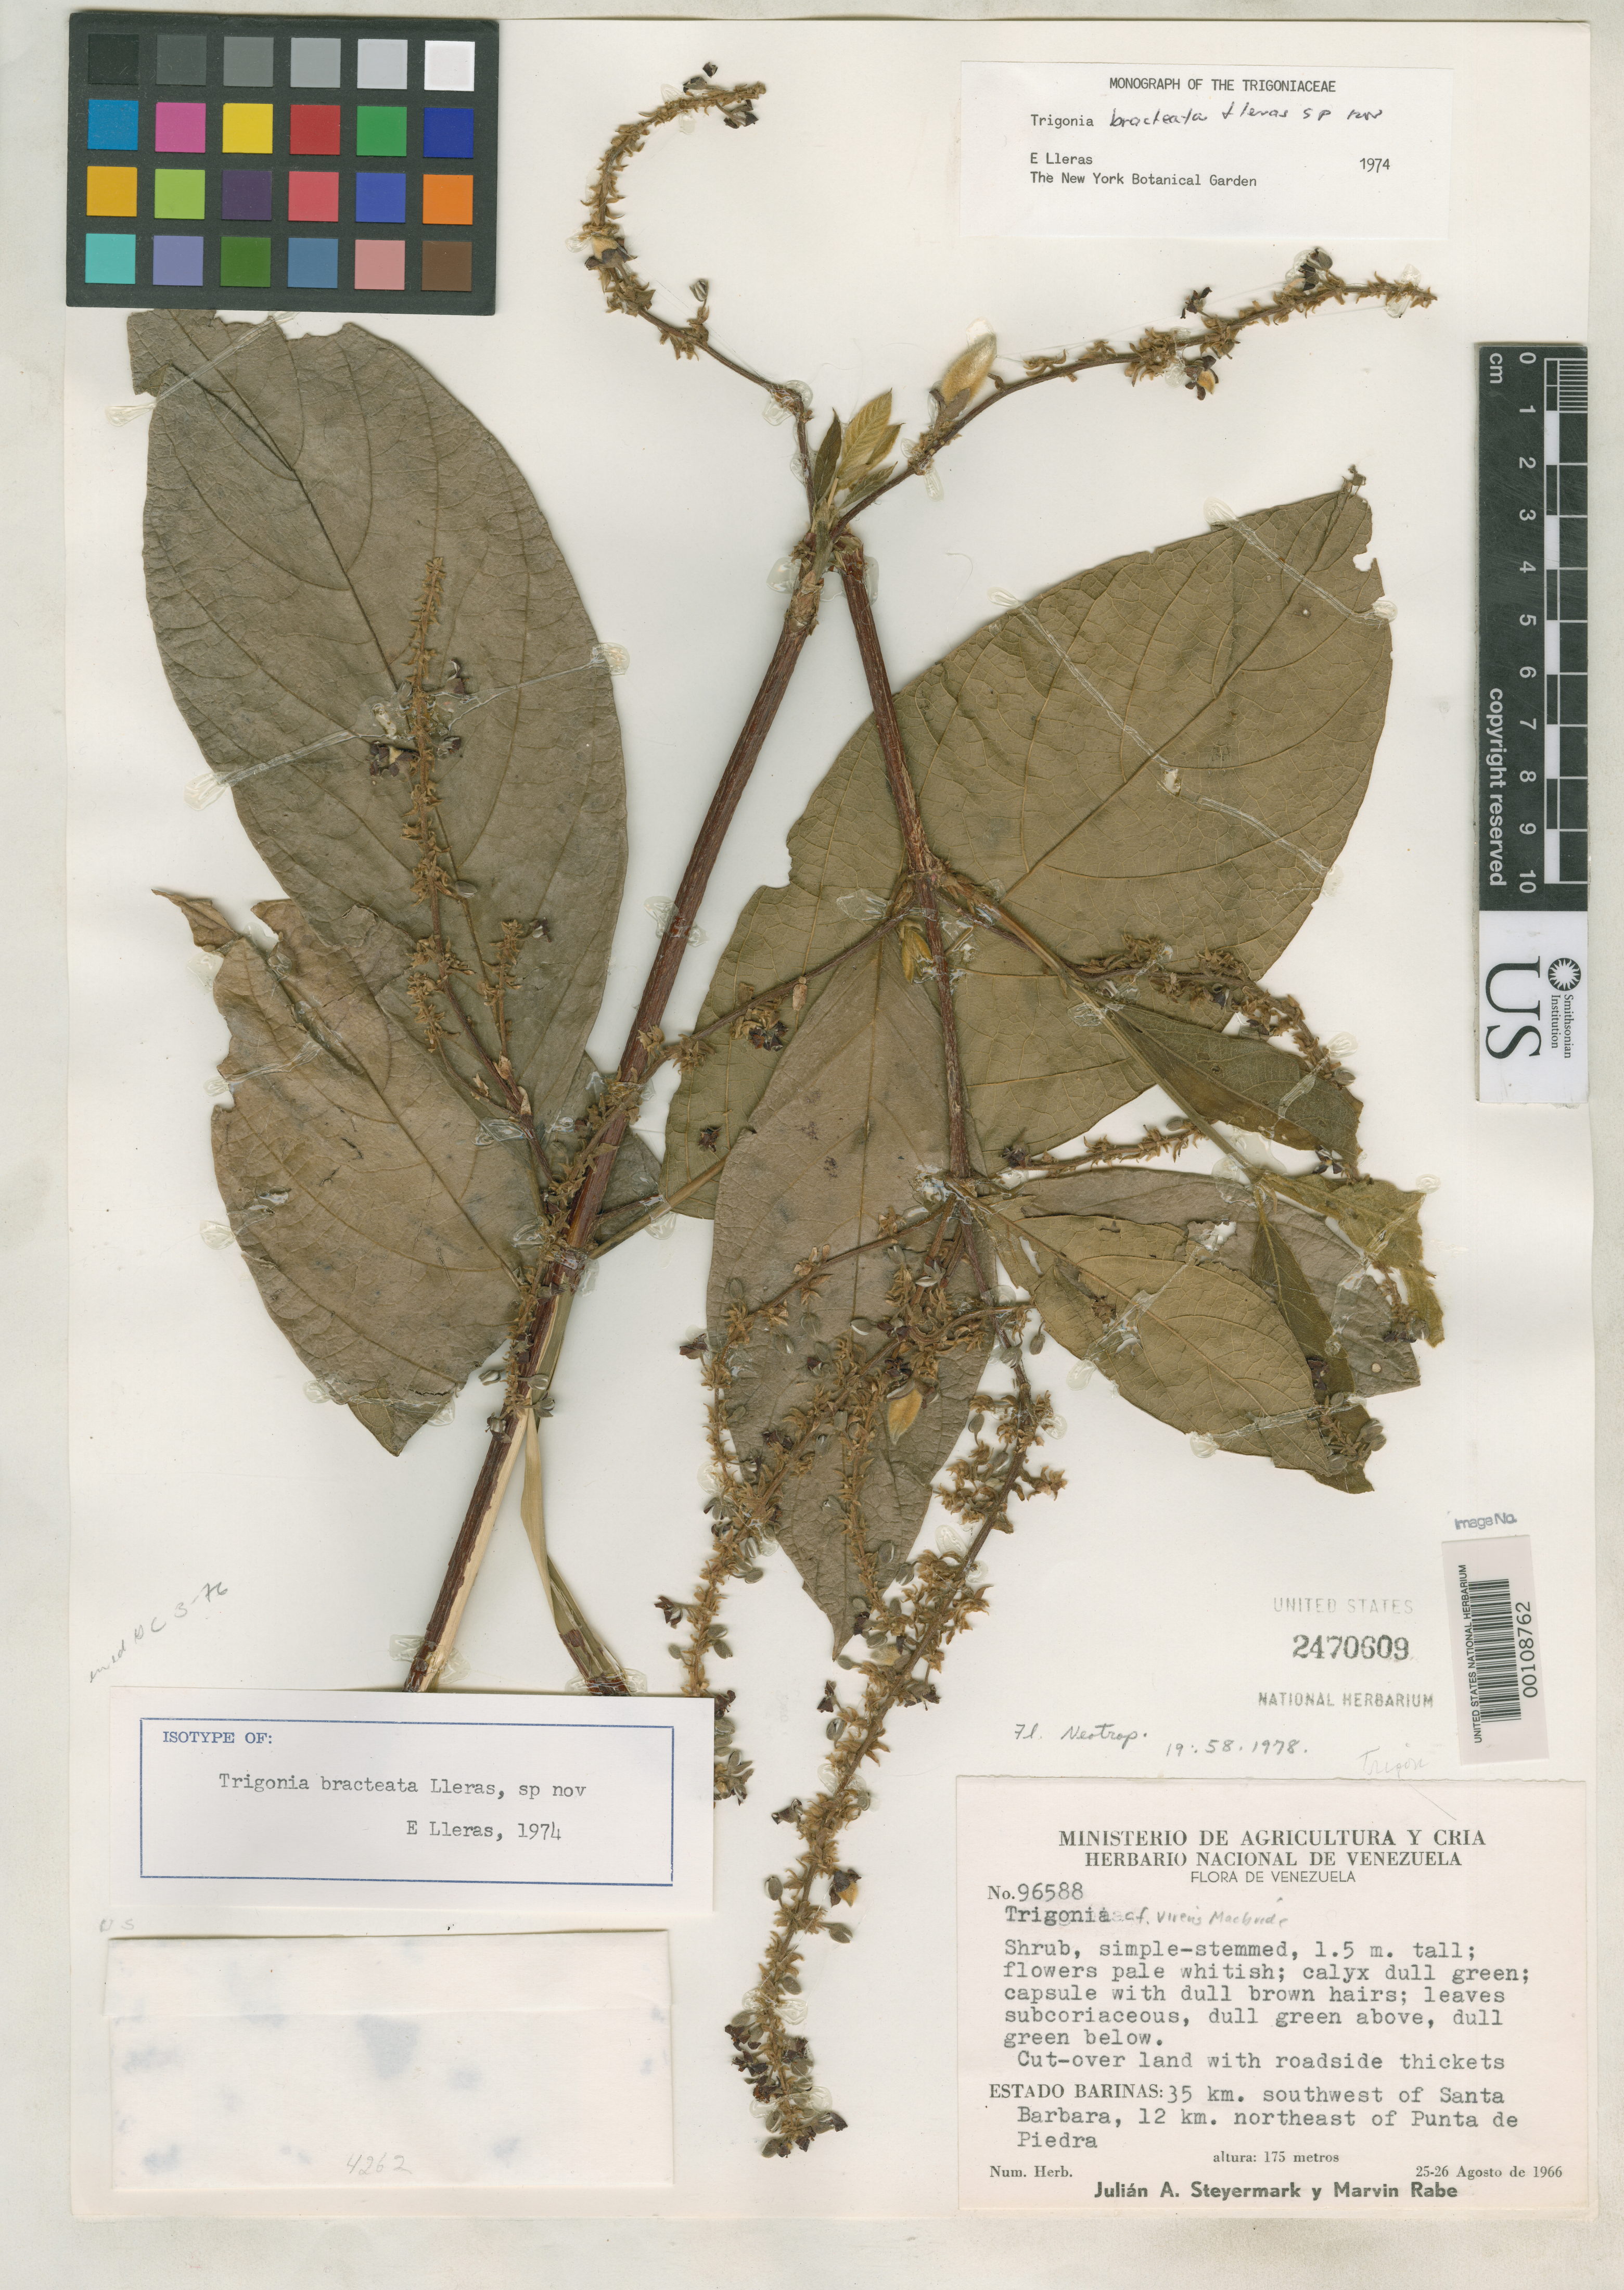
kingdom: Plantae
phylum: Tracheophyta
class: Magnoliopsida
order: Malpighiales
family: Trigoniaceae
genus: Trigonia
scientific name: Trigonia bracteata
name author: Lleras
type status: Isotype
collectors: J. Steyermark & M. Rabe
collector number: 96588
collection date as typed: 25 Aug 1966 or 26 Aug 1966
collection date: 1966-08-25 or 1966-08-26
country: Venezuela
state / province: Barinas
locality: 35 km. SW of Santa Barbara, and 12 km. NE of Punta de Piedra.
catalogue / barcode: US 2470609